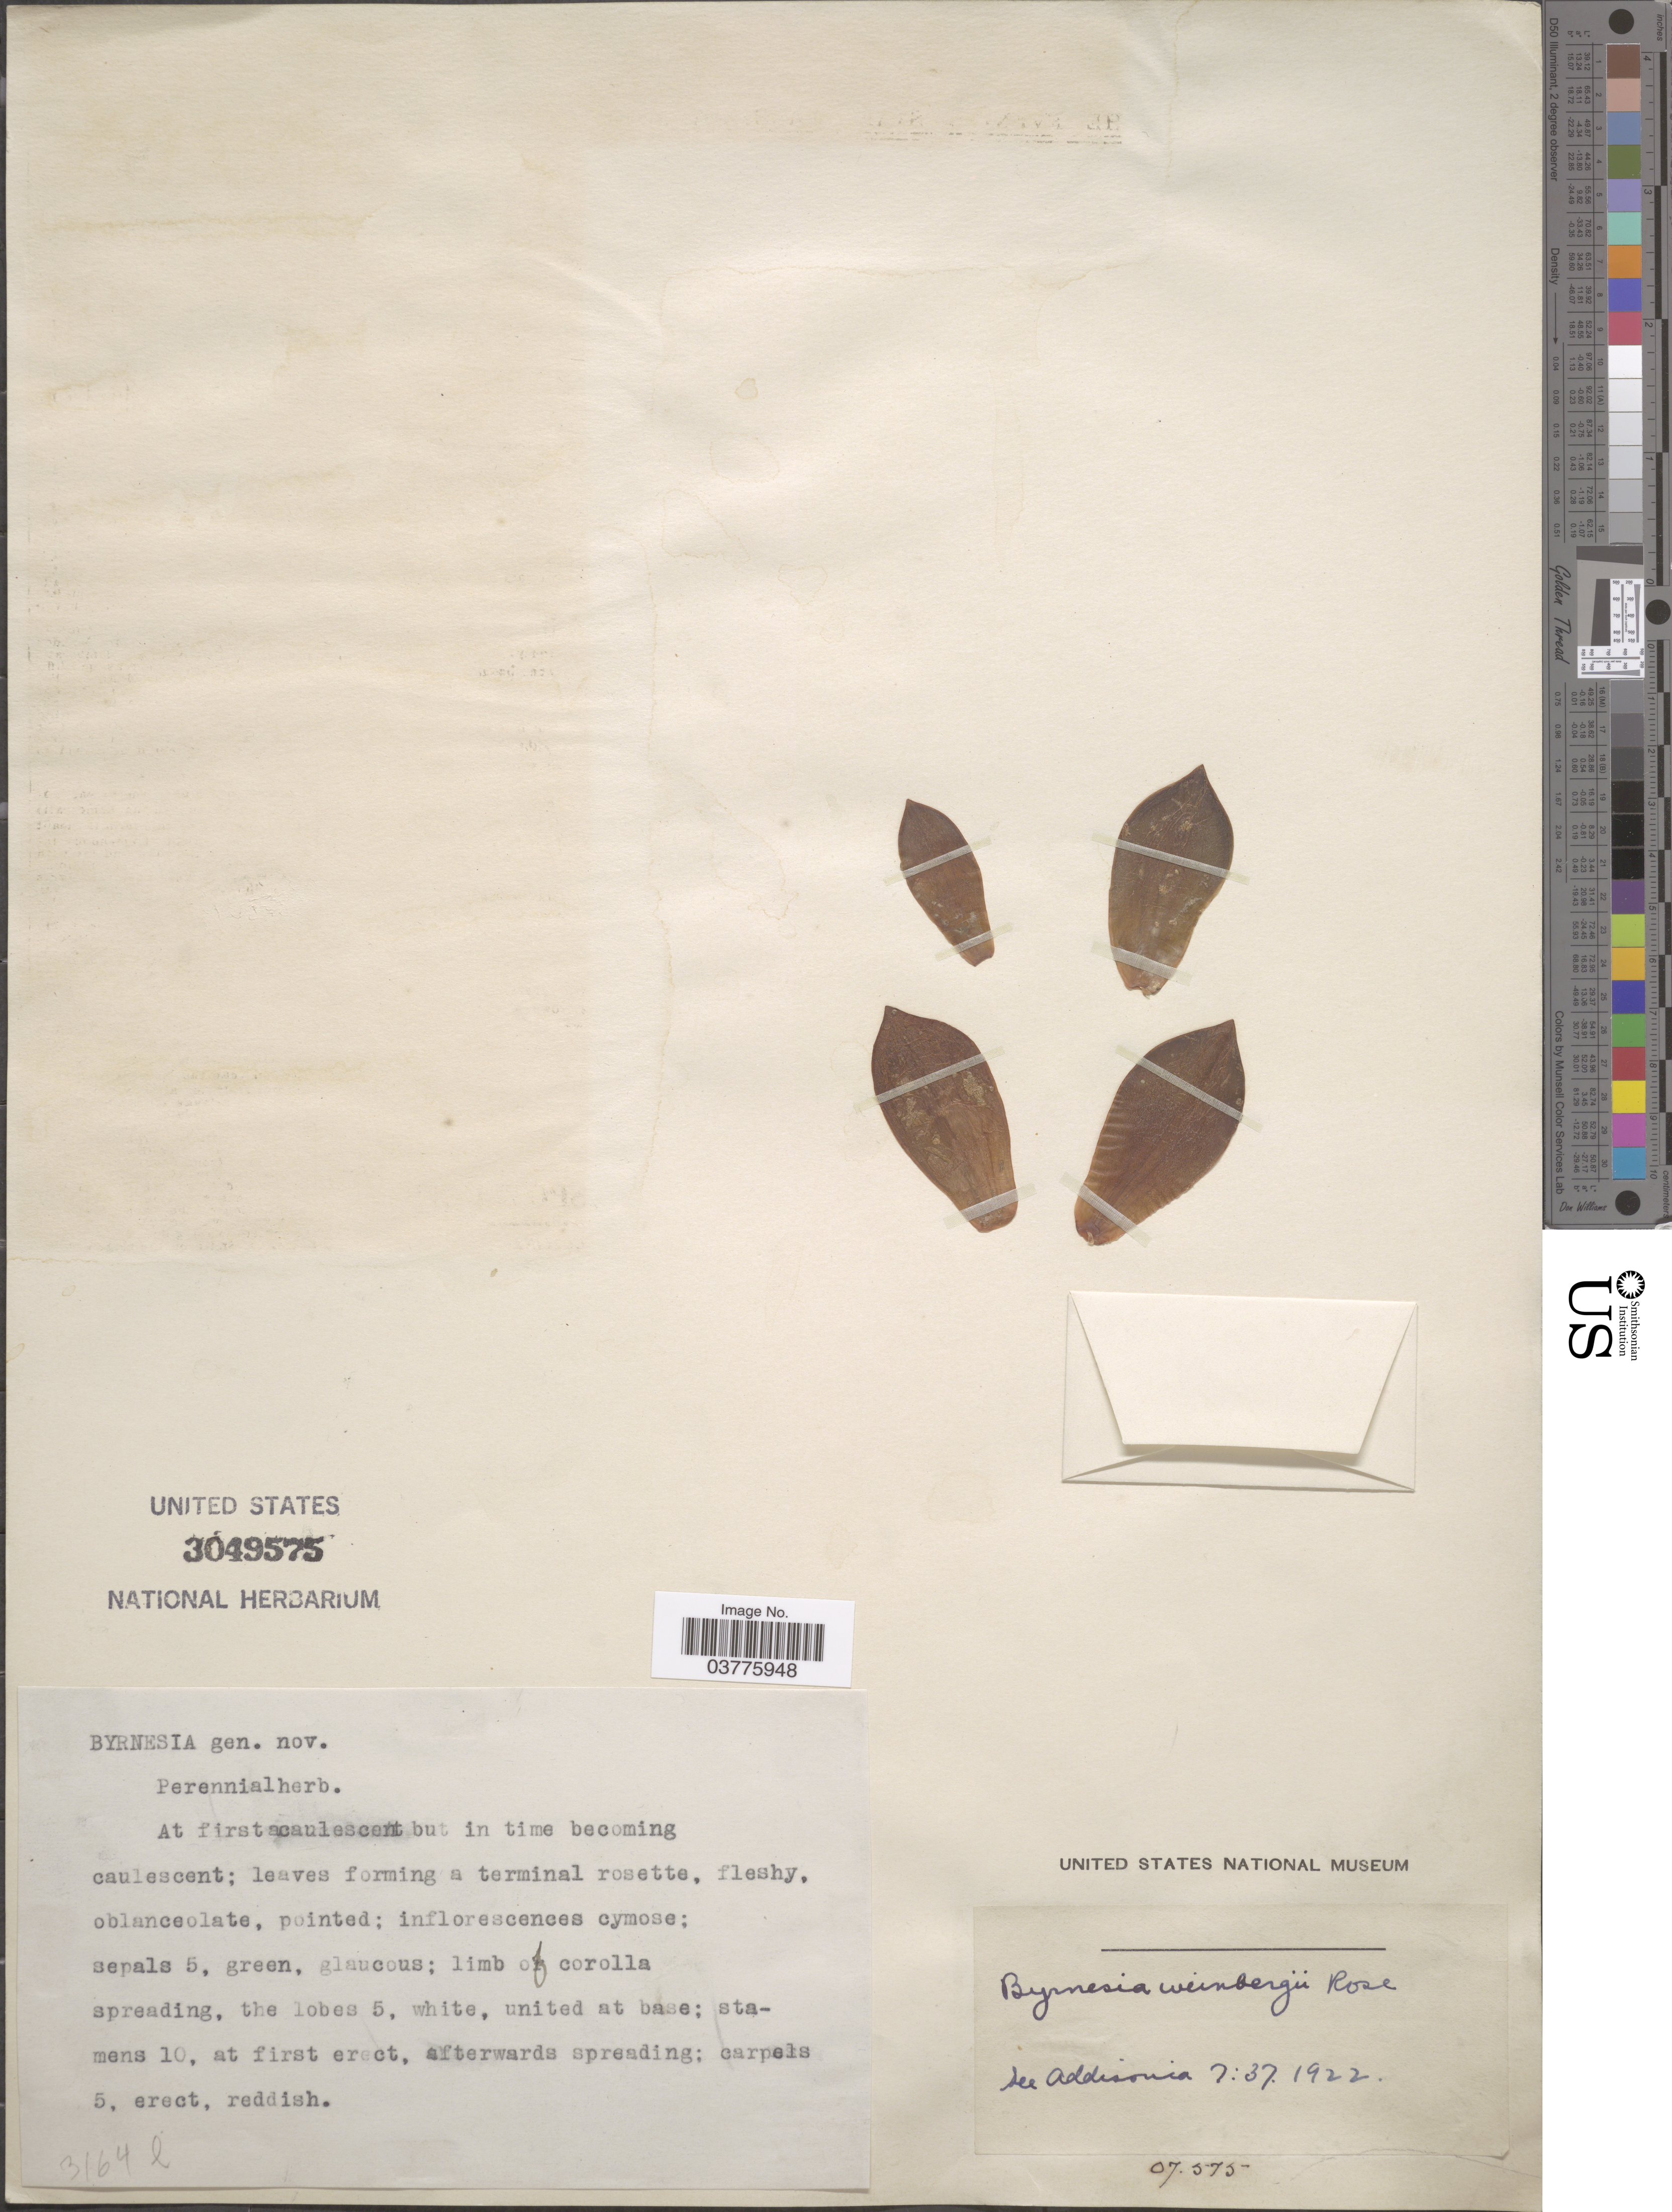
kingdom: Plantae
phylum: Tracheophyta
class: Magnoliopsida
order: Saxifragales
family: Crassulaceae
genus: Graptopetalum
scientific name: Graptopetalum paraguayense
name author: (N.E. Br.) E. Walther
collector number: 07.575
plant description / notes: Specimen apparently made from cultivated plant, with minimal label data. Possible type?? of Byrnesia weinbergii Rose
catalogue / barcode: US 3049575